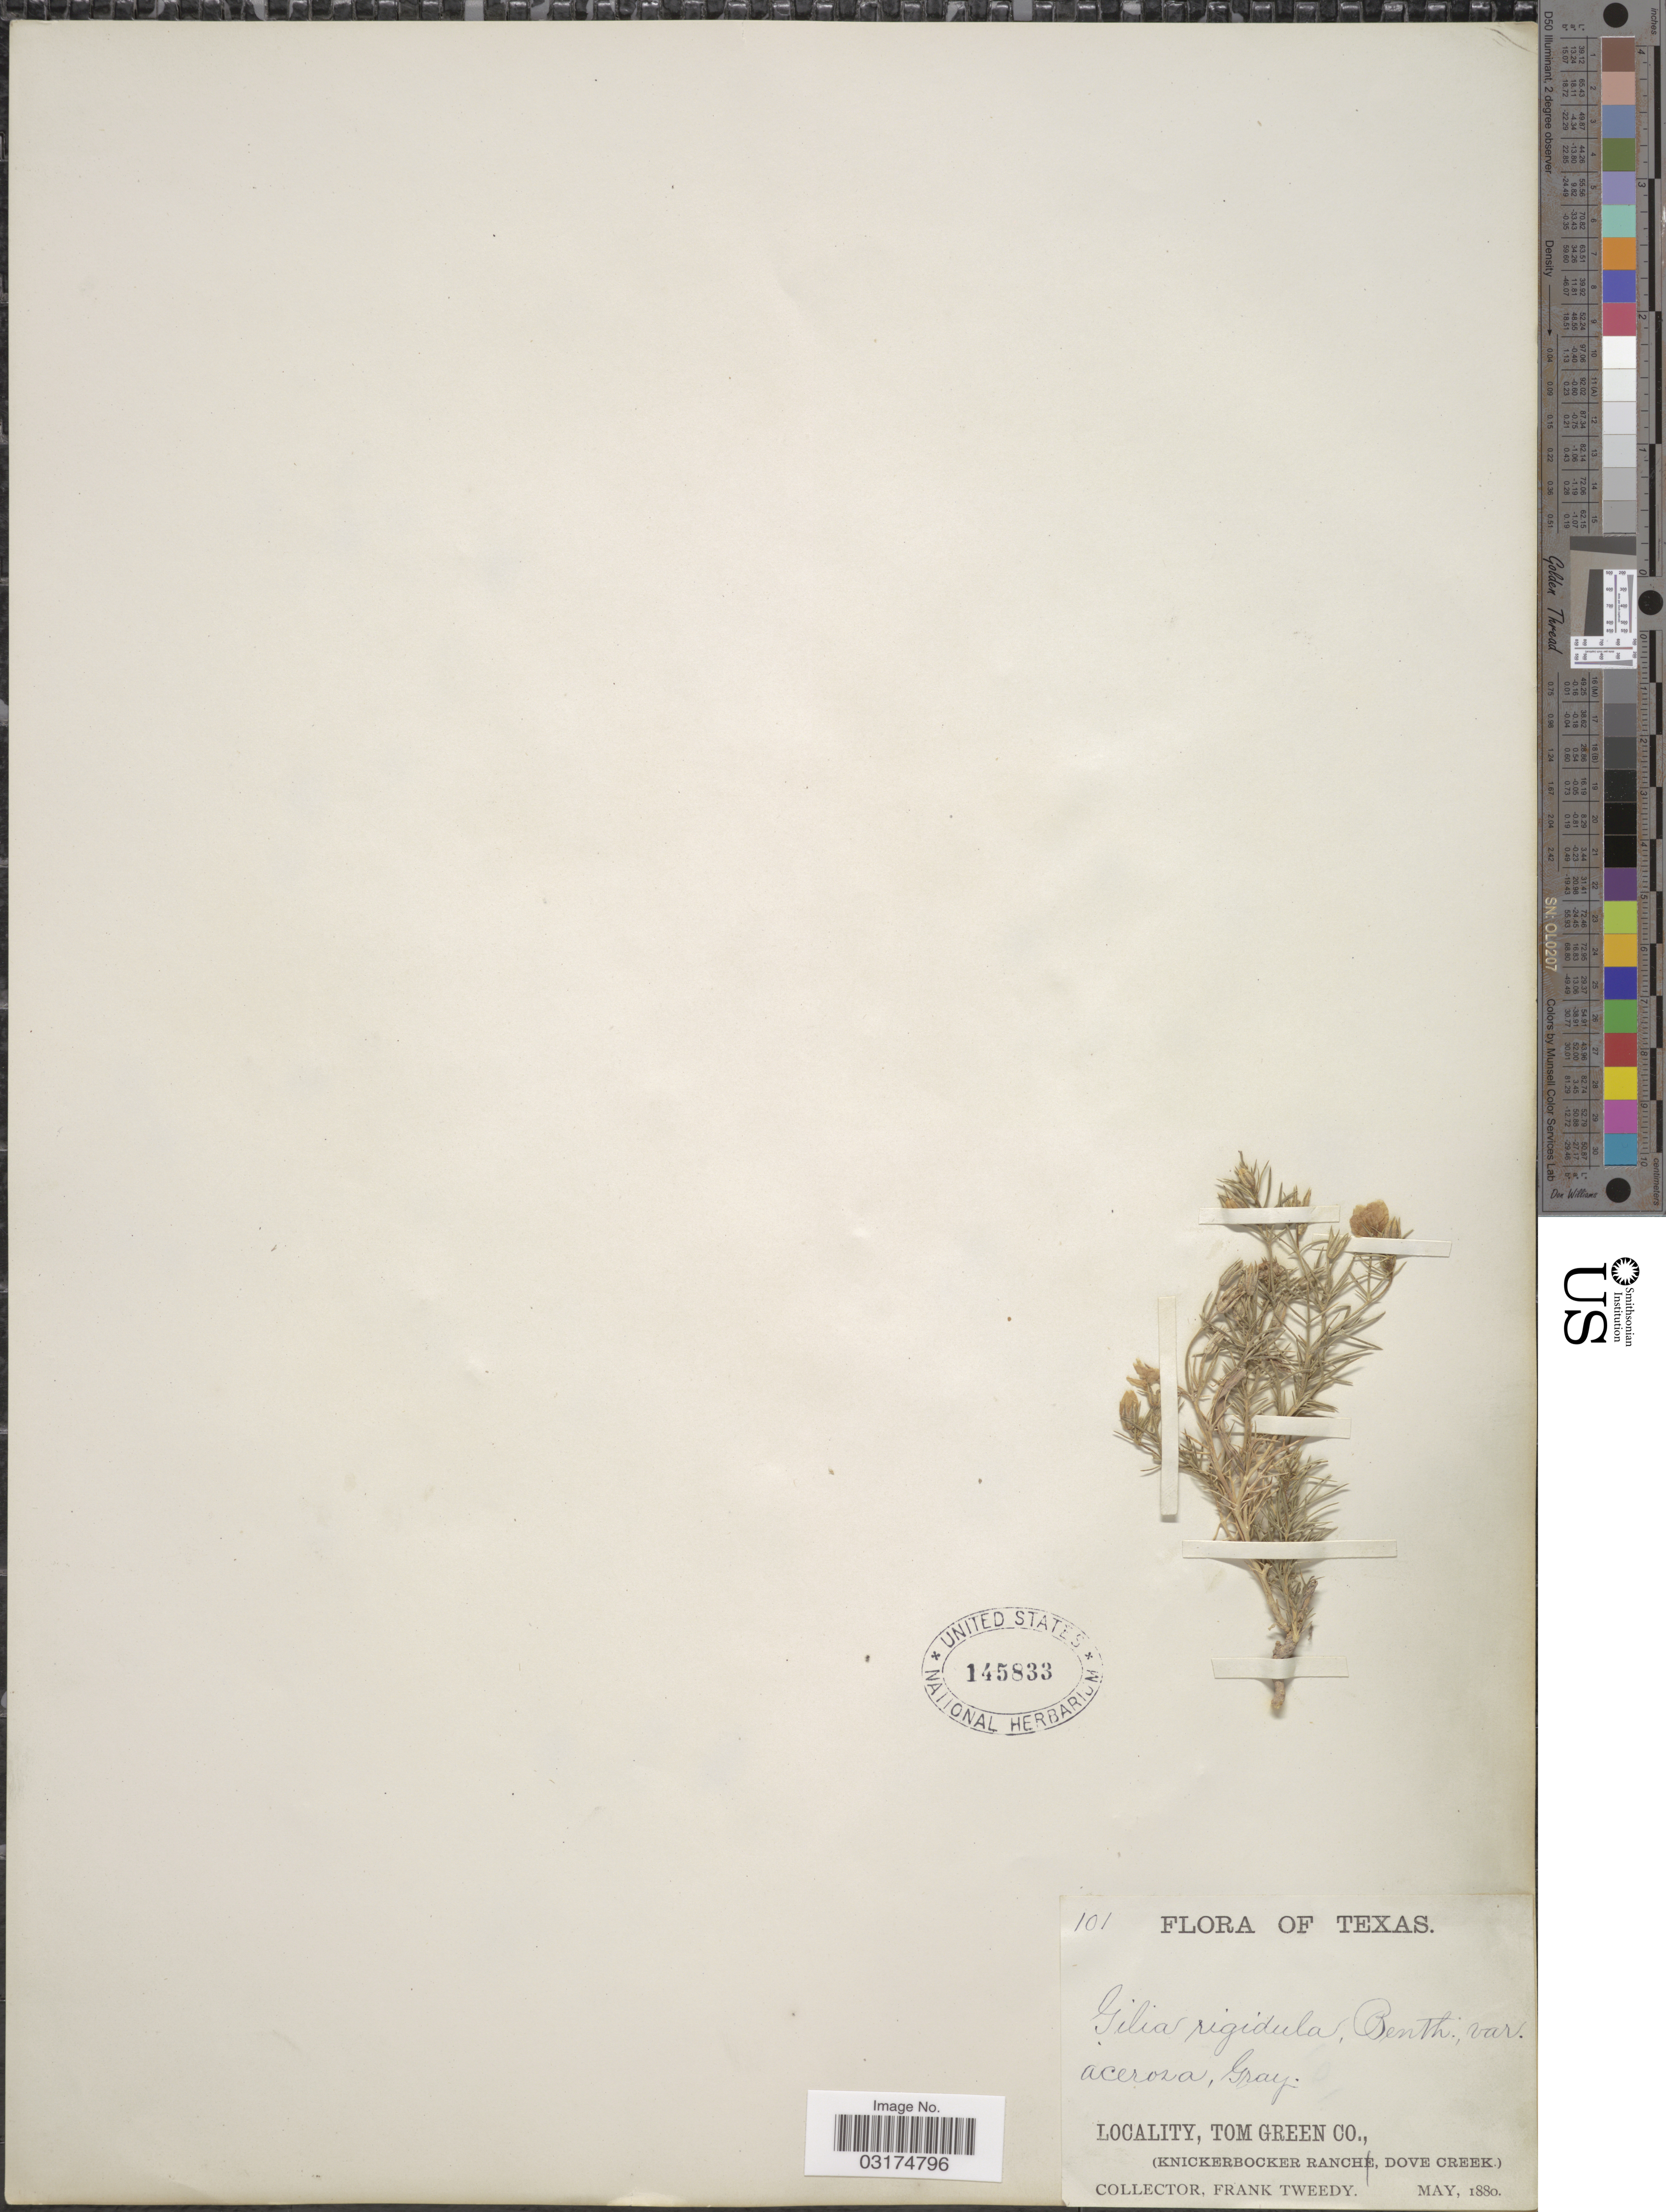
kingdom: Plantae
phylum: Tracheophyta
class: Magnoliopsida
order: Ericales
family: Polemoniaceae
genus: Giliastrum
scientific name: Giliastrum acerosum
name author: (A. Gray) Rydb.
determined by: Strong, Mark T., (BOT), Smithsonian Institution - National Museum of Natural History (UNITED STATES)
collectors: F. Tweedy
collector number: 101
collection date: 1880-05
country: United States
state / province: Texas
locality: Tom Green Co., (Knickerbocker Ranche, Dove Creek).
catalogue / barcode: US 145833